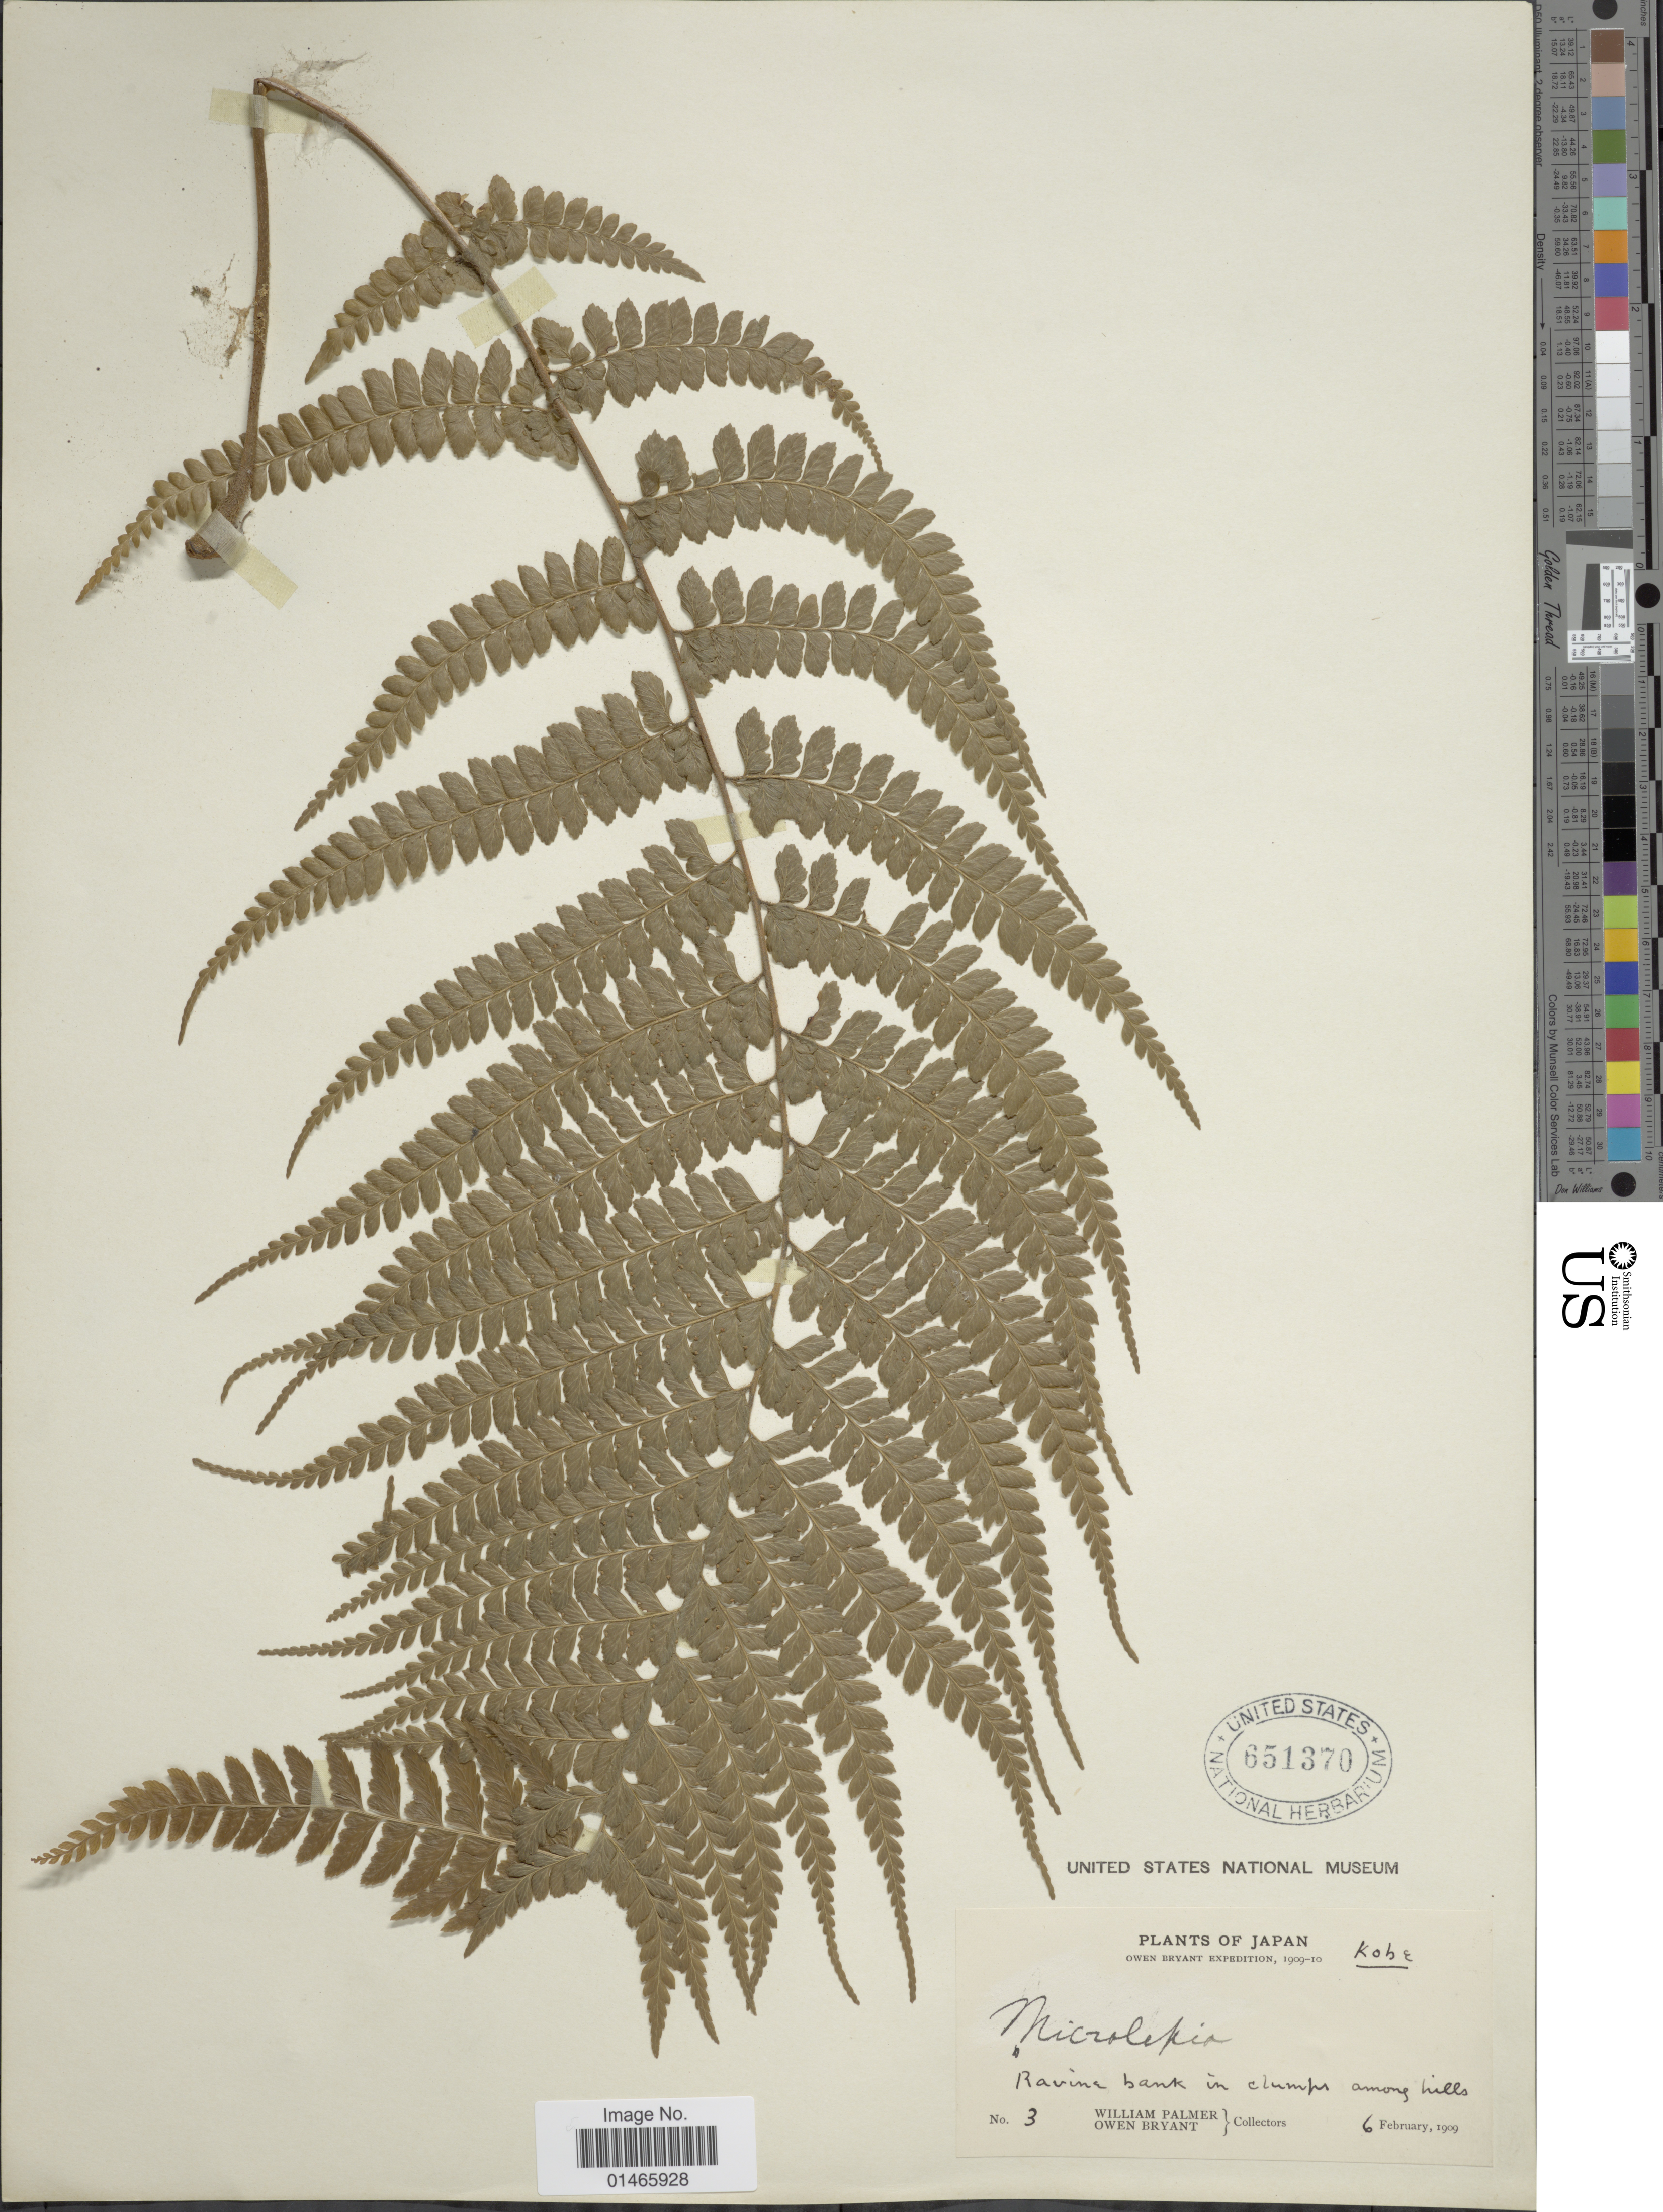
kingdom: Plantae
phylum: Tracheophyta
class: Polypodiopsida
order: Polypodiales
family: Dennstaedtiaceae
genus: Microlepia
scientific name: Microlepia strigosa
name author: (Thunb.) J. Presl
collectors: W. Palmer & O. Bryant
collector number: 3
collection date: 1909-02-06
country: Japan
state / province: Hyogo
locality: Kobe, Ravine banks in clumps among hills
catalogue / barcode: US 651370